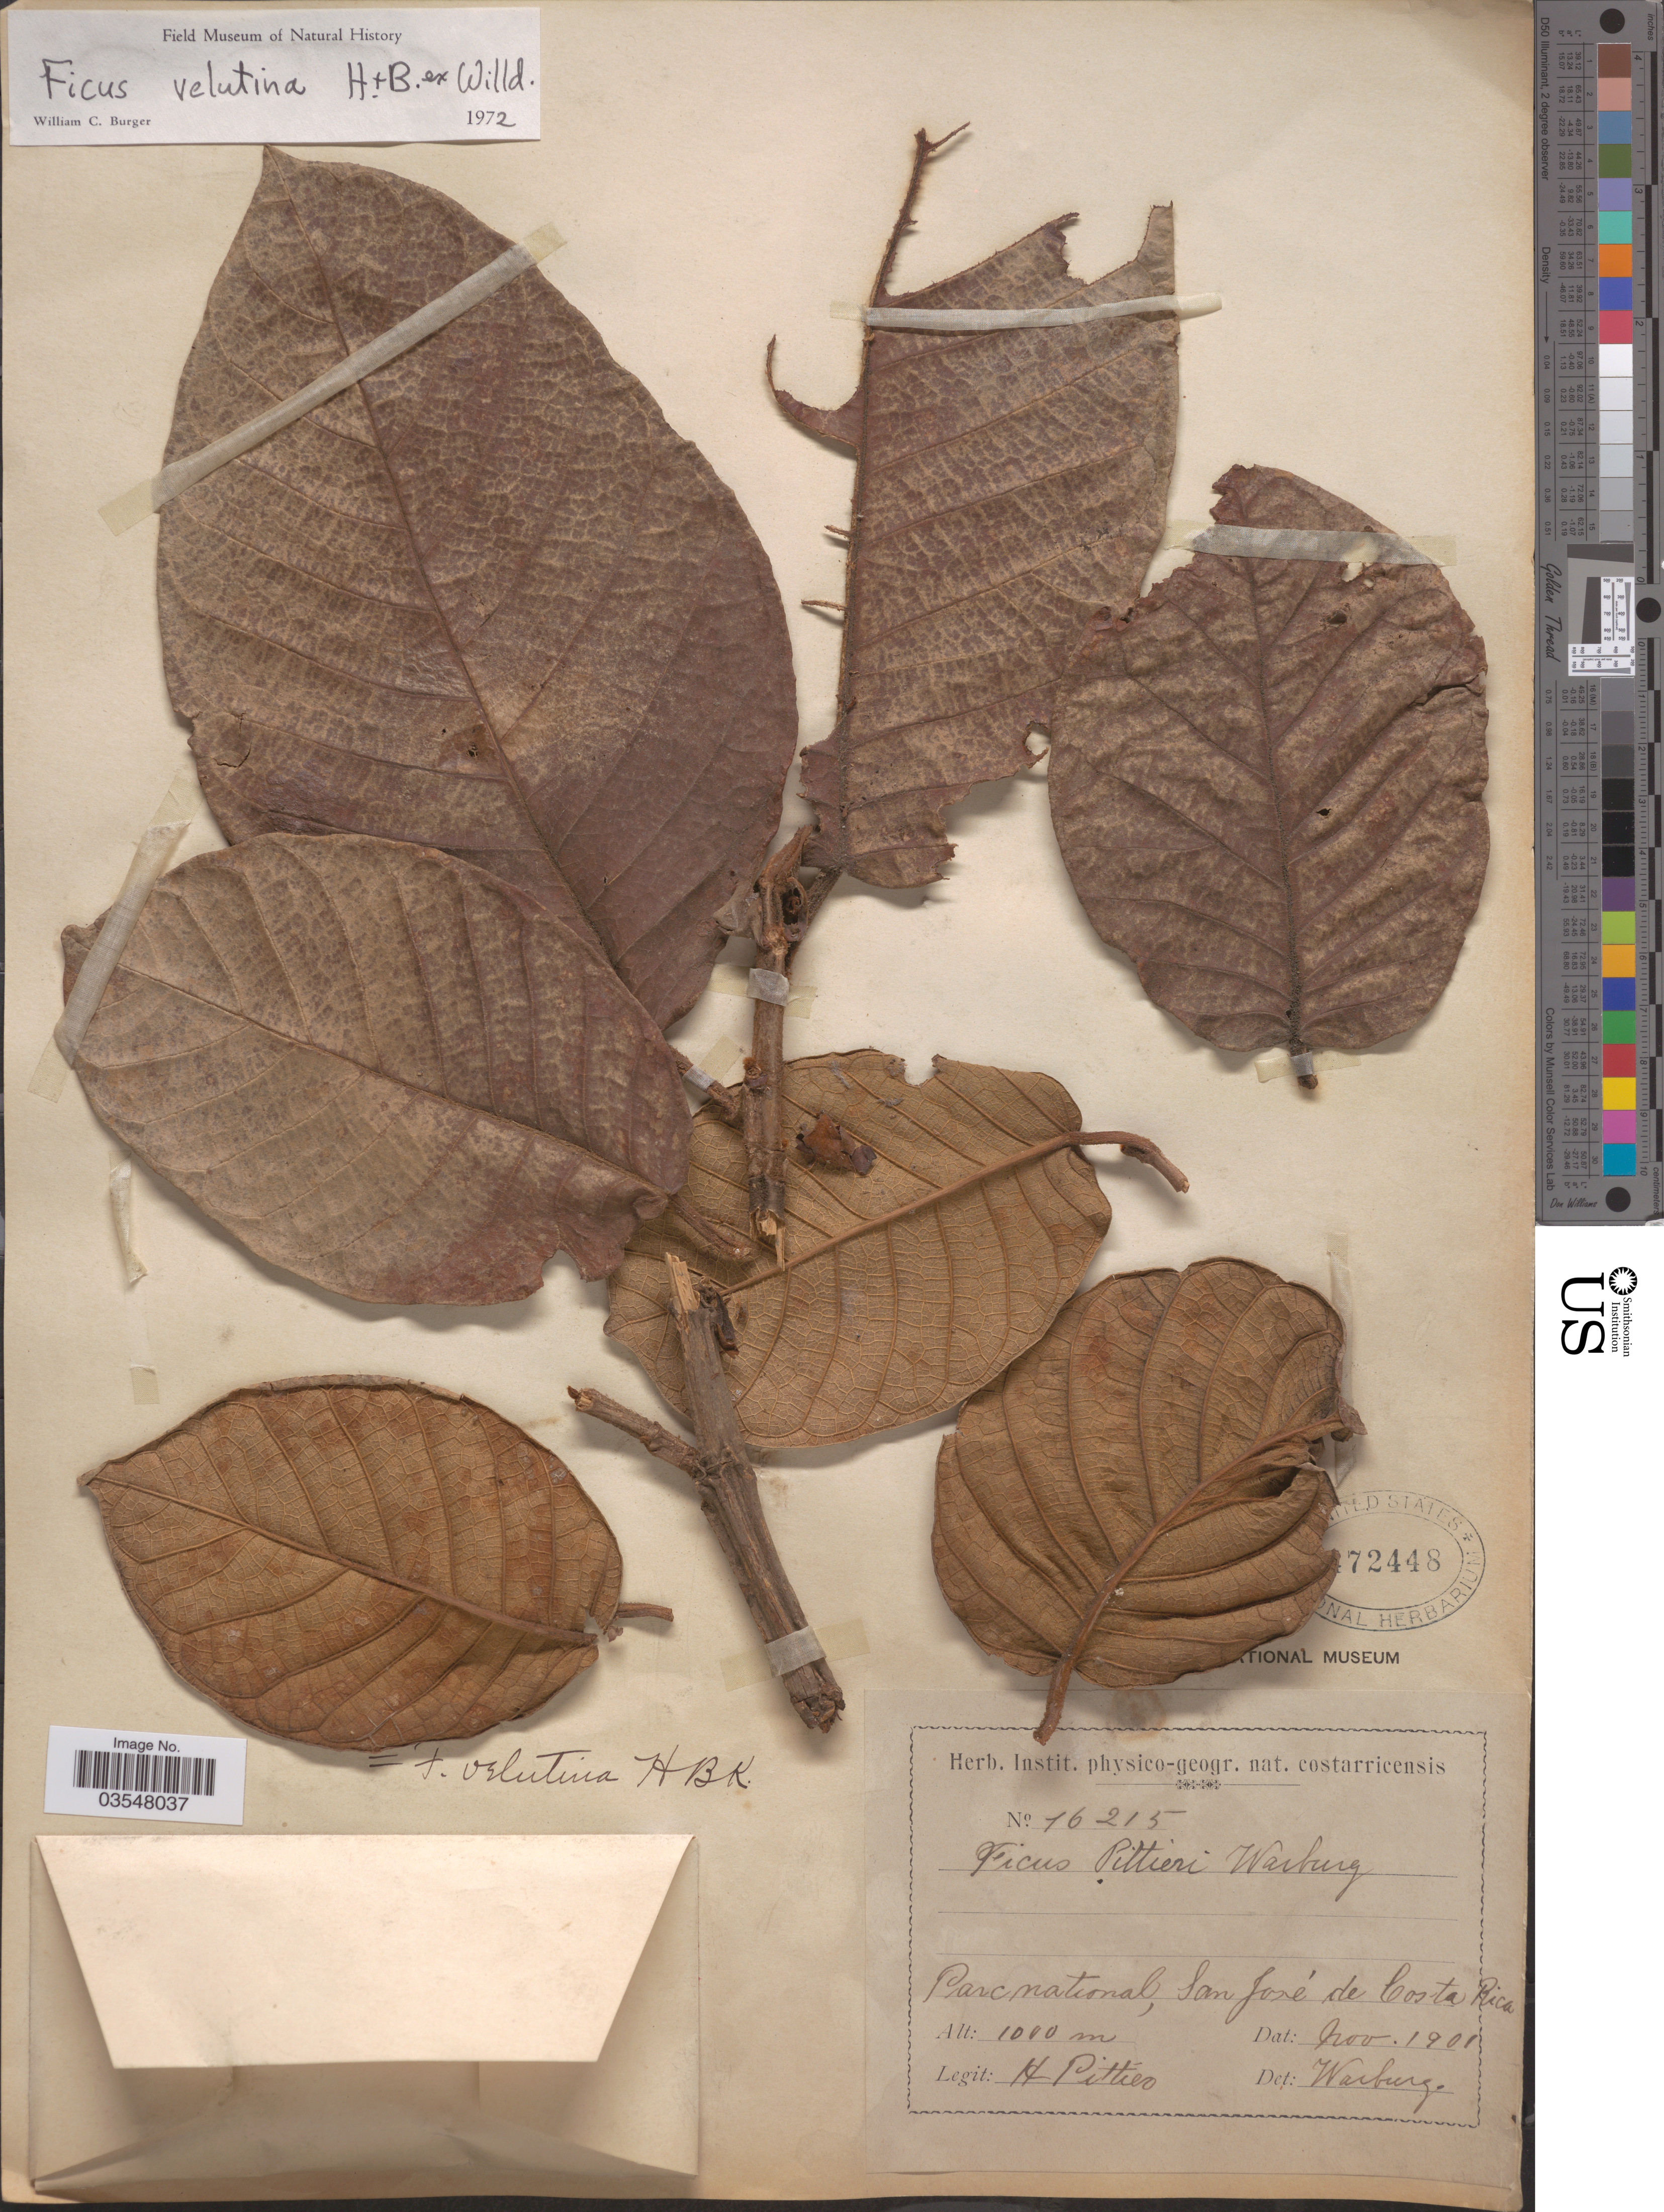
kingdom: Plantae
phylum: Tracheophyta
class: Magnoliopsida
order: Rosales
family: Moraceae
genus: Ficus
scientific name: Ficus velutina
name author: Humb. & Bonpl. ex Willd.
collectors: H. F. Pittier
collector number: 16215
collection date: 1901-11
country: Costa Rica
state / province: San José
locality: Parc national, San José de Costa Rica.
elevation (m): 1000